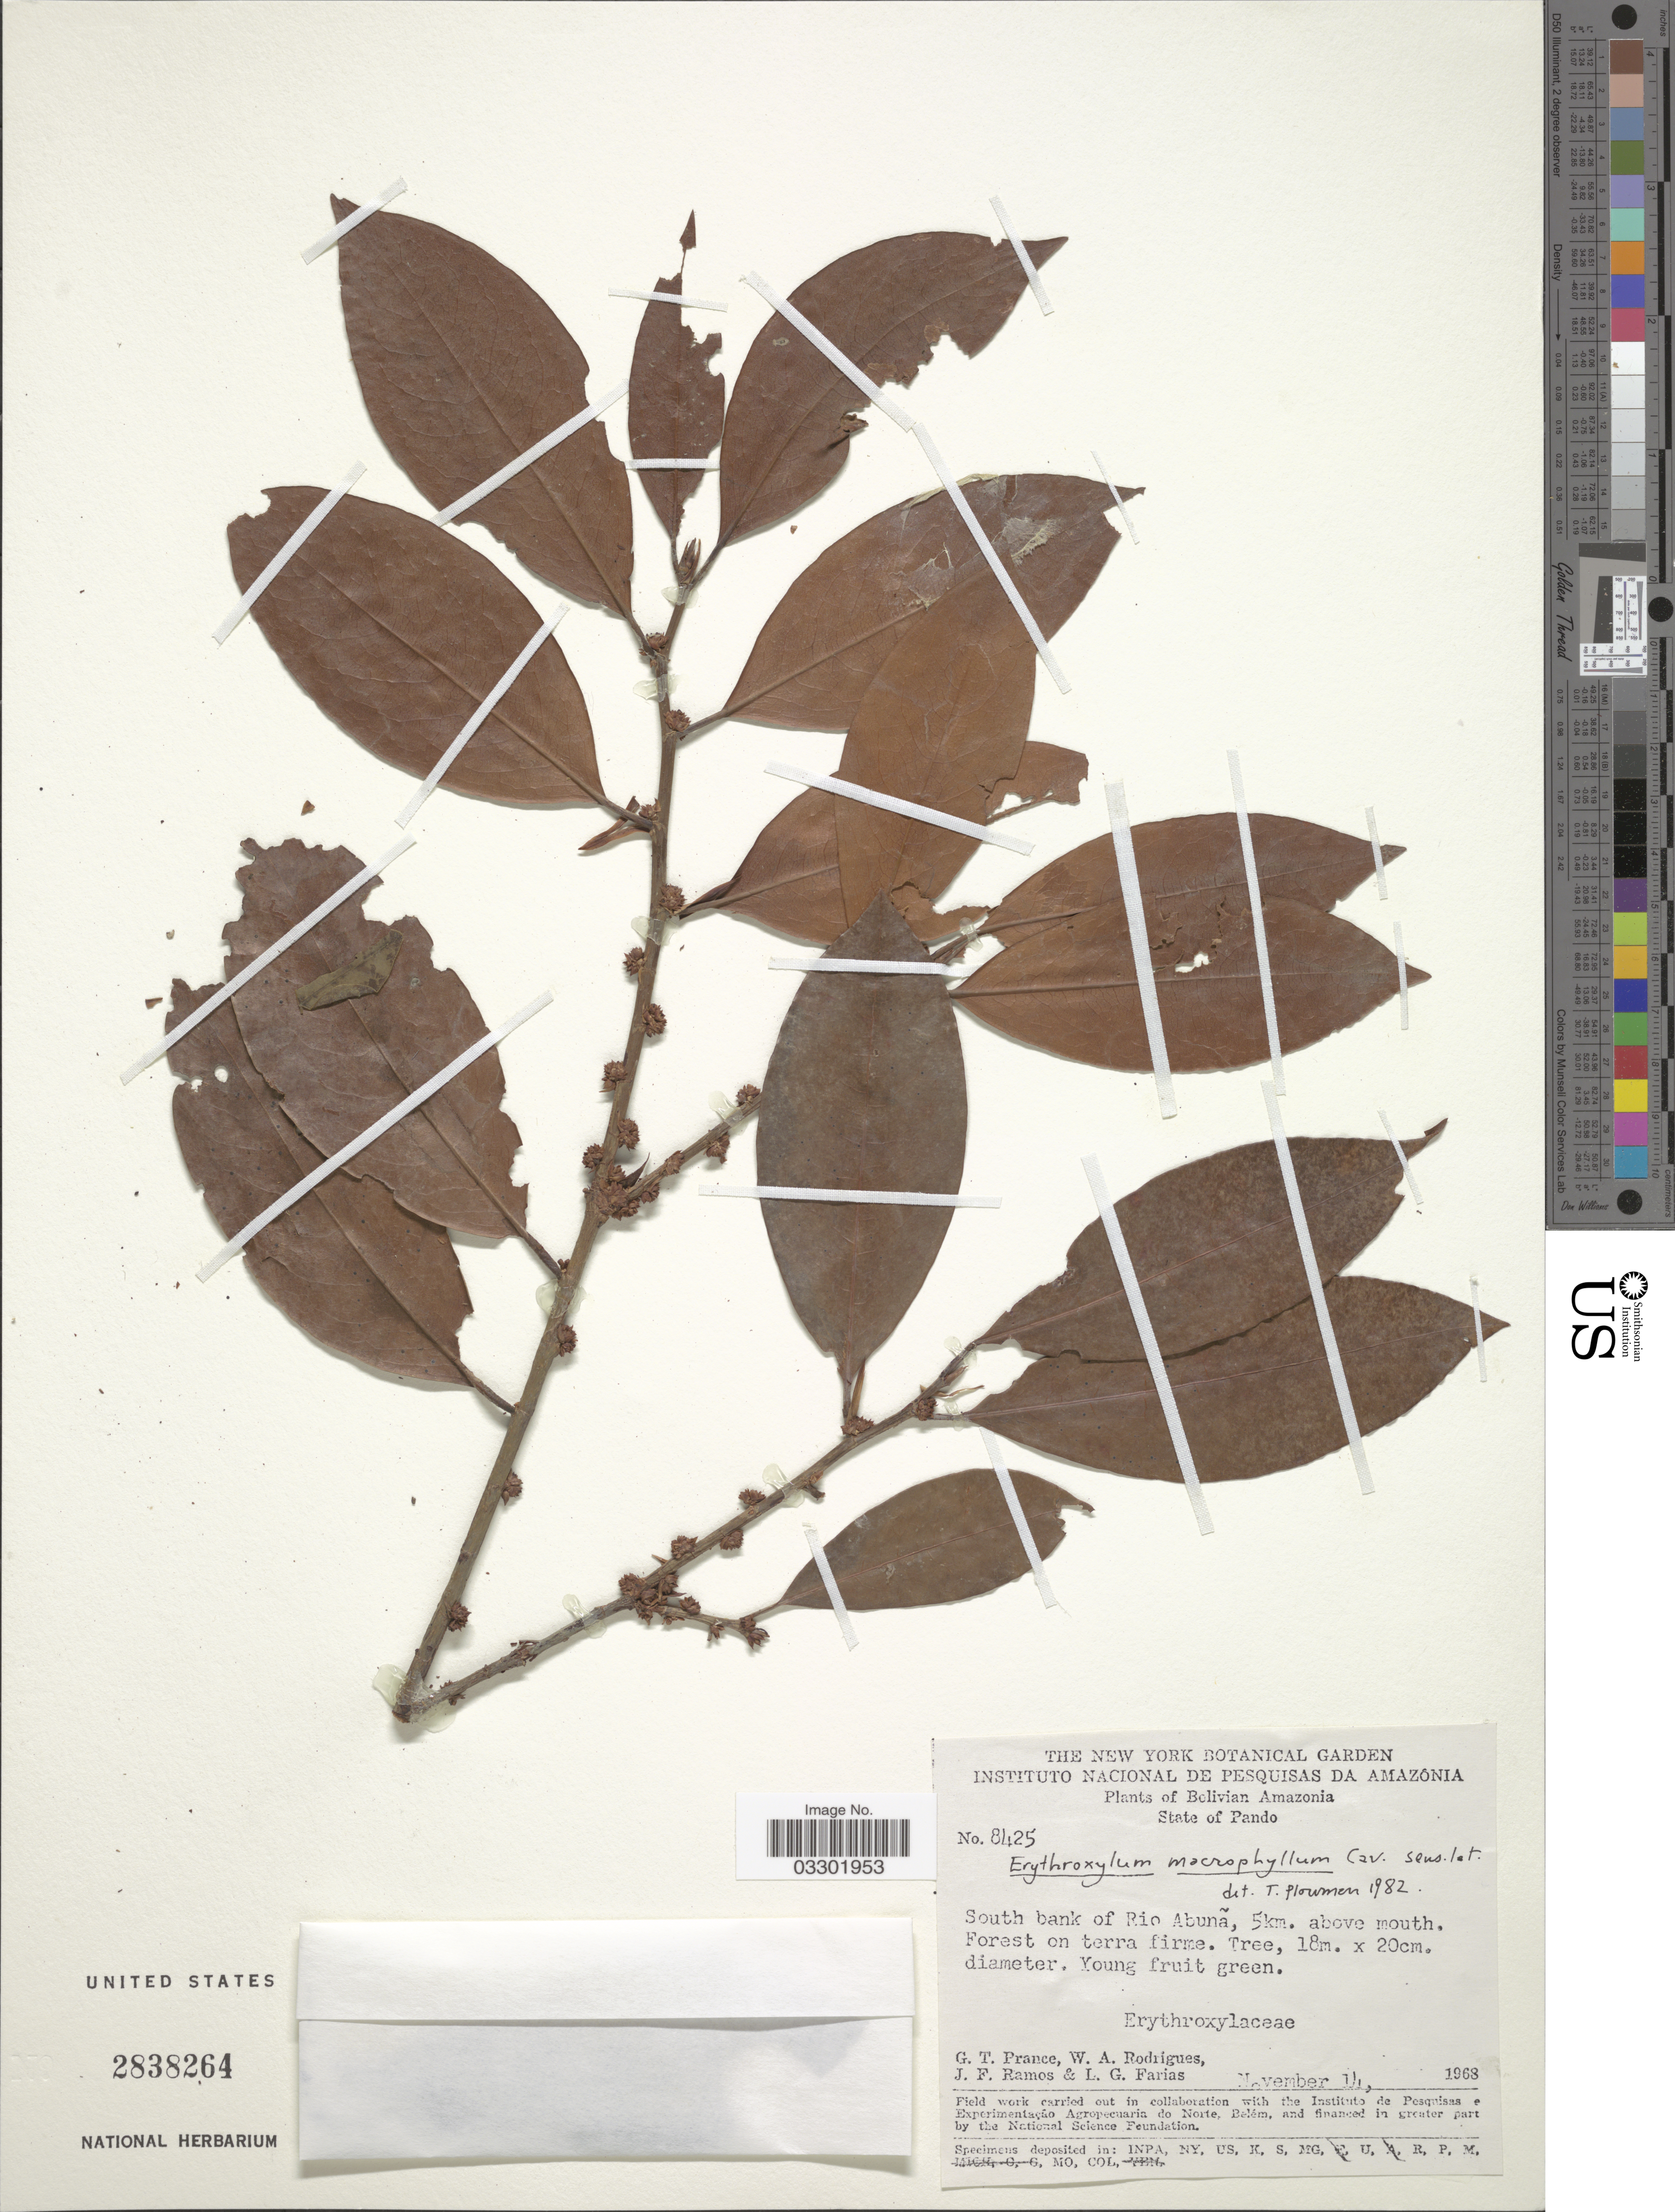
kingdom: Plantae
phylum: Tracheophyta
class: Magnoliopsida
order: Malpighiales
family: Erythroxylaceae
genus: Erythroxylum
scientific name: Erythroxylum macrophyllum var. macrophyllum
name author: Cav.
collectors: G. T. Prance, W. A. Rodrigues, J. F. Ramos & L. G. Farias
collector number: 8425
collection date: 1968-11-14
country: Bolivia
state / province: Pando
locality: Bolivian Amazonia. South bank of Rio Abuña, 5km. above mouth. Forest on terra firme.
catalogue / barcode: US 2838264